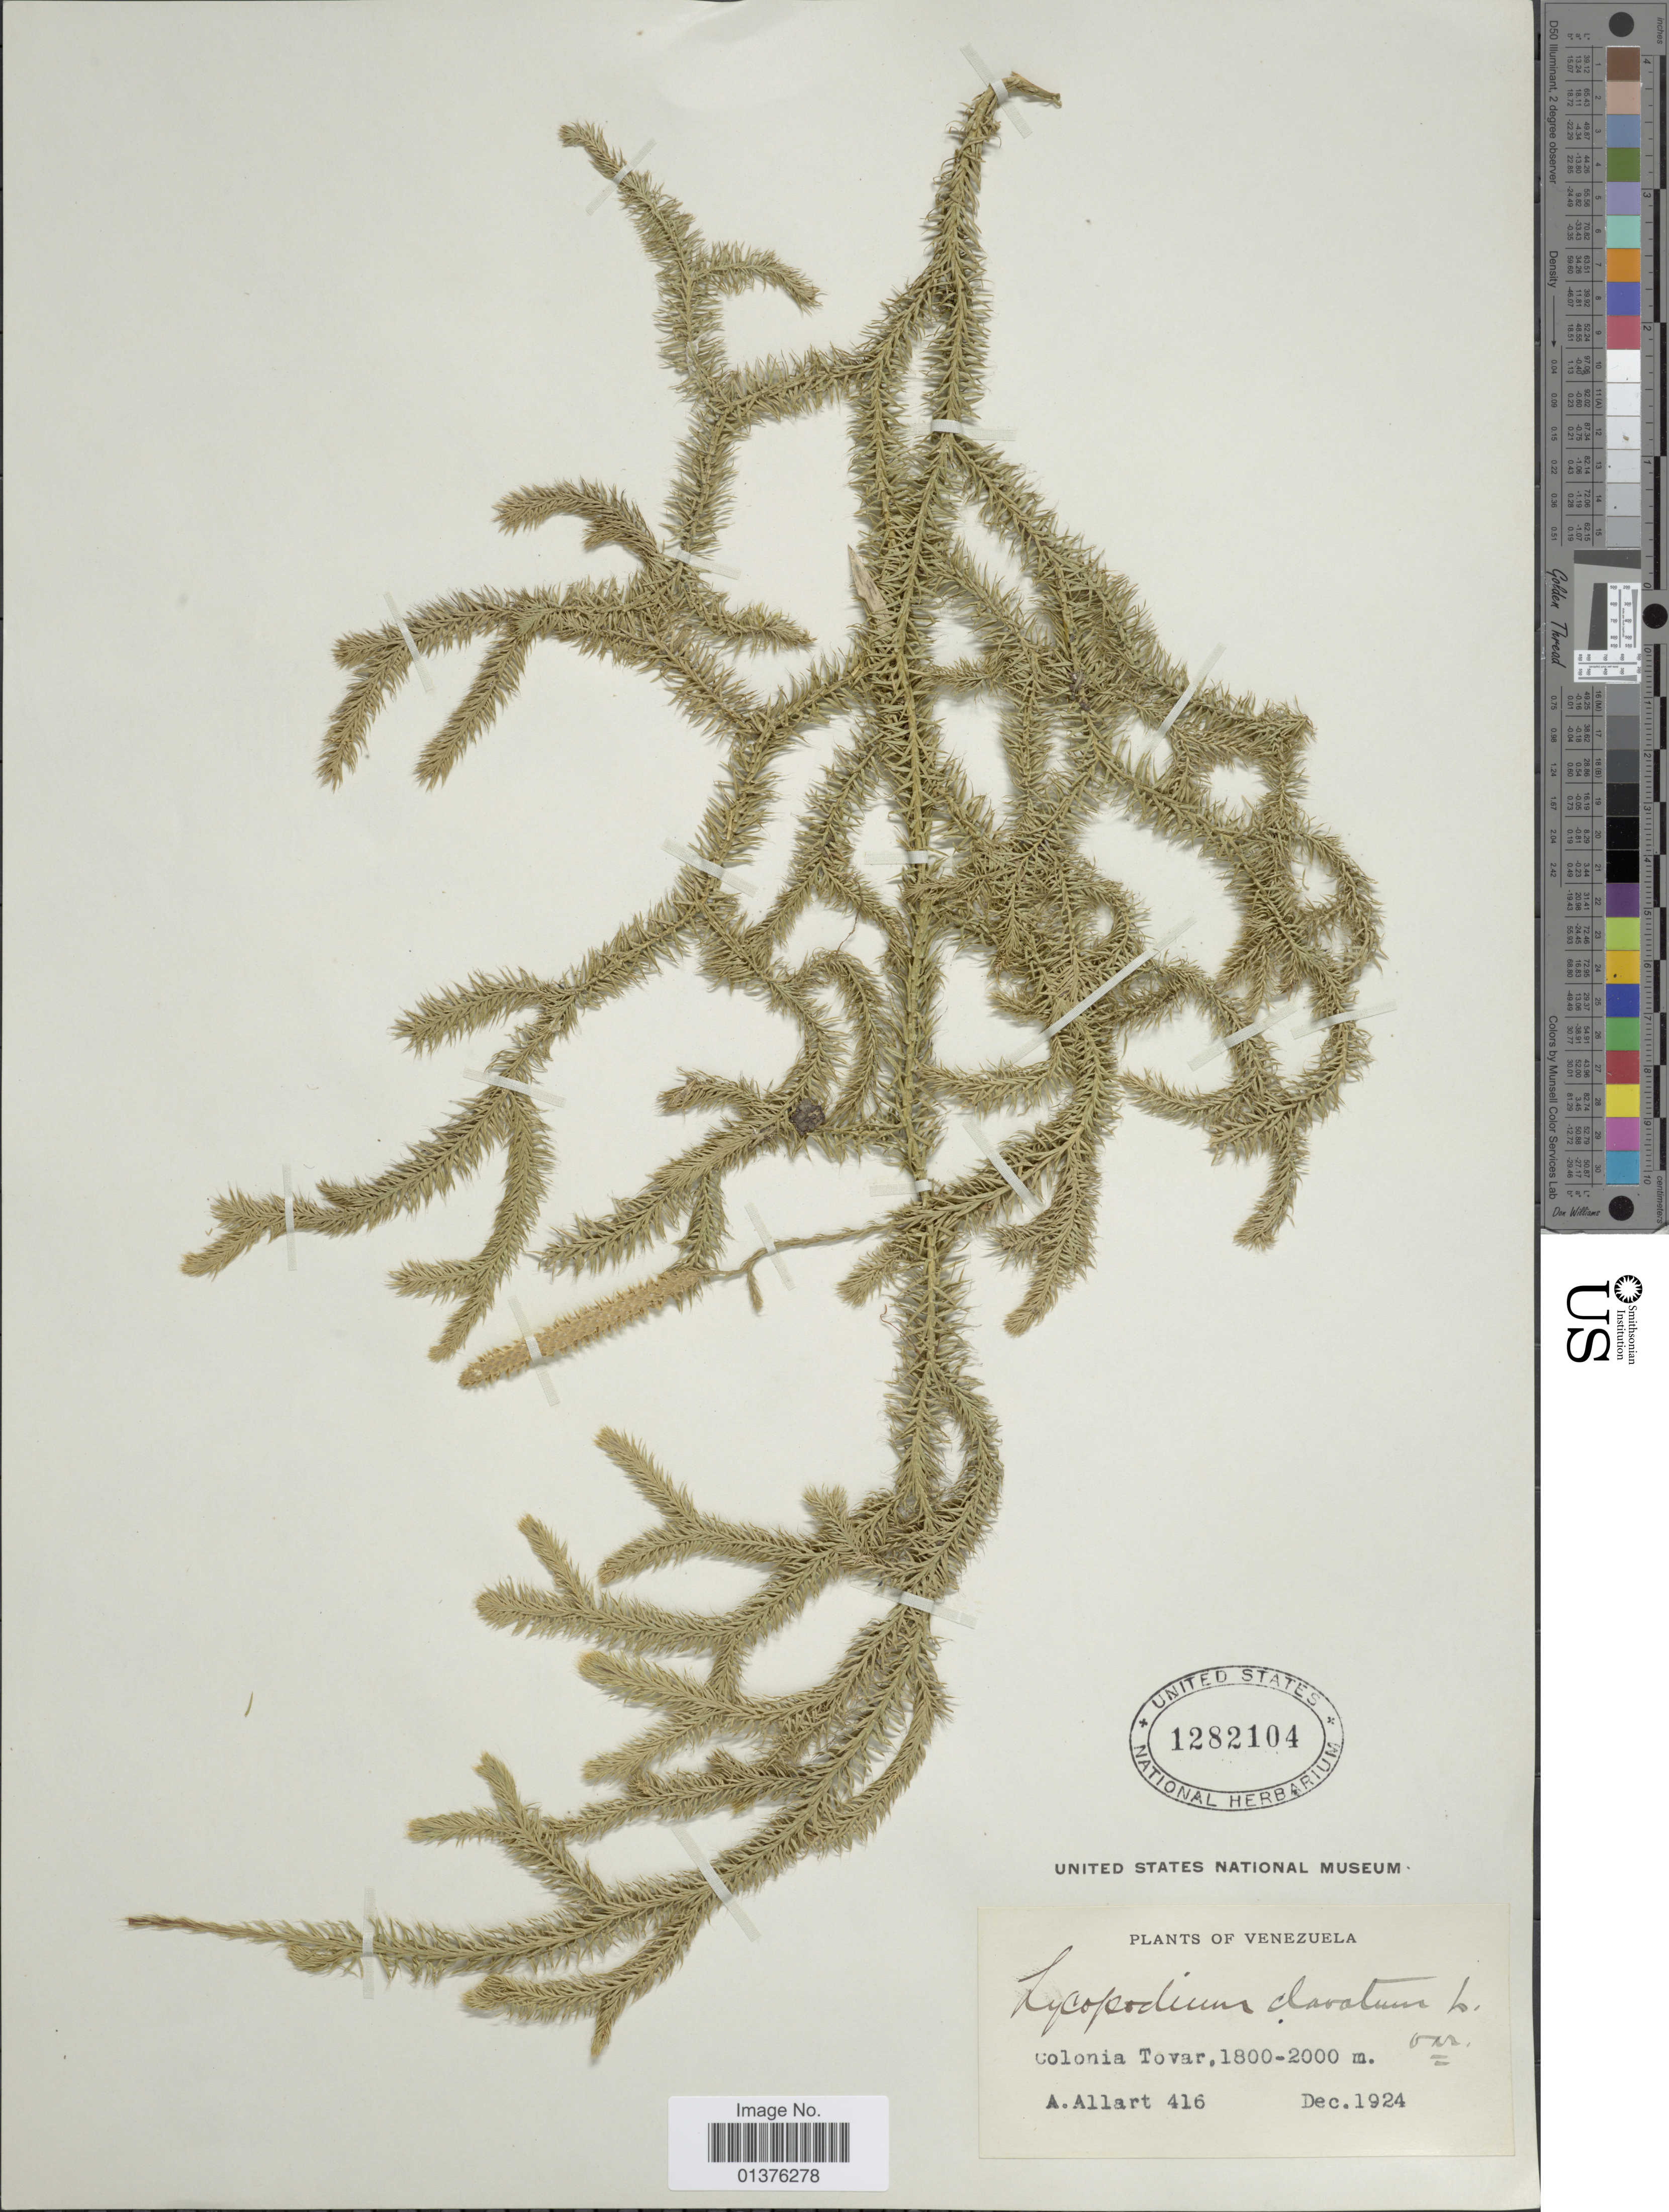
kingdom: Plantae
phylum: Tracheophyta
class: Lycopodiopsida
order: Lycopodiales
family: Lycopodiaceae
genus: Lycopodium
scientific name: Lycopodium clavatum subsp. clavatum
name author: L.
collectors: A. Allart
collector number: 416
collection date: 1924-12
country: Uruguay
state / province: Colonia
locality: Colonia Tovar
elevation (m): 1800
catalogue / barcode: US 1282104